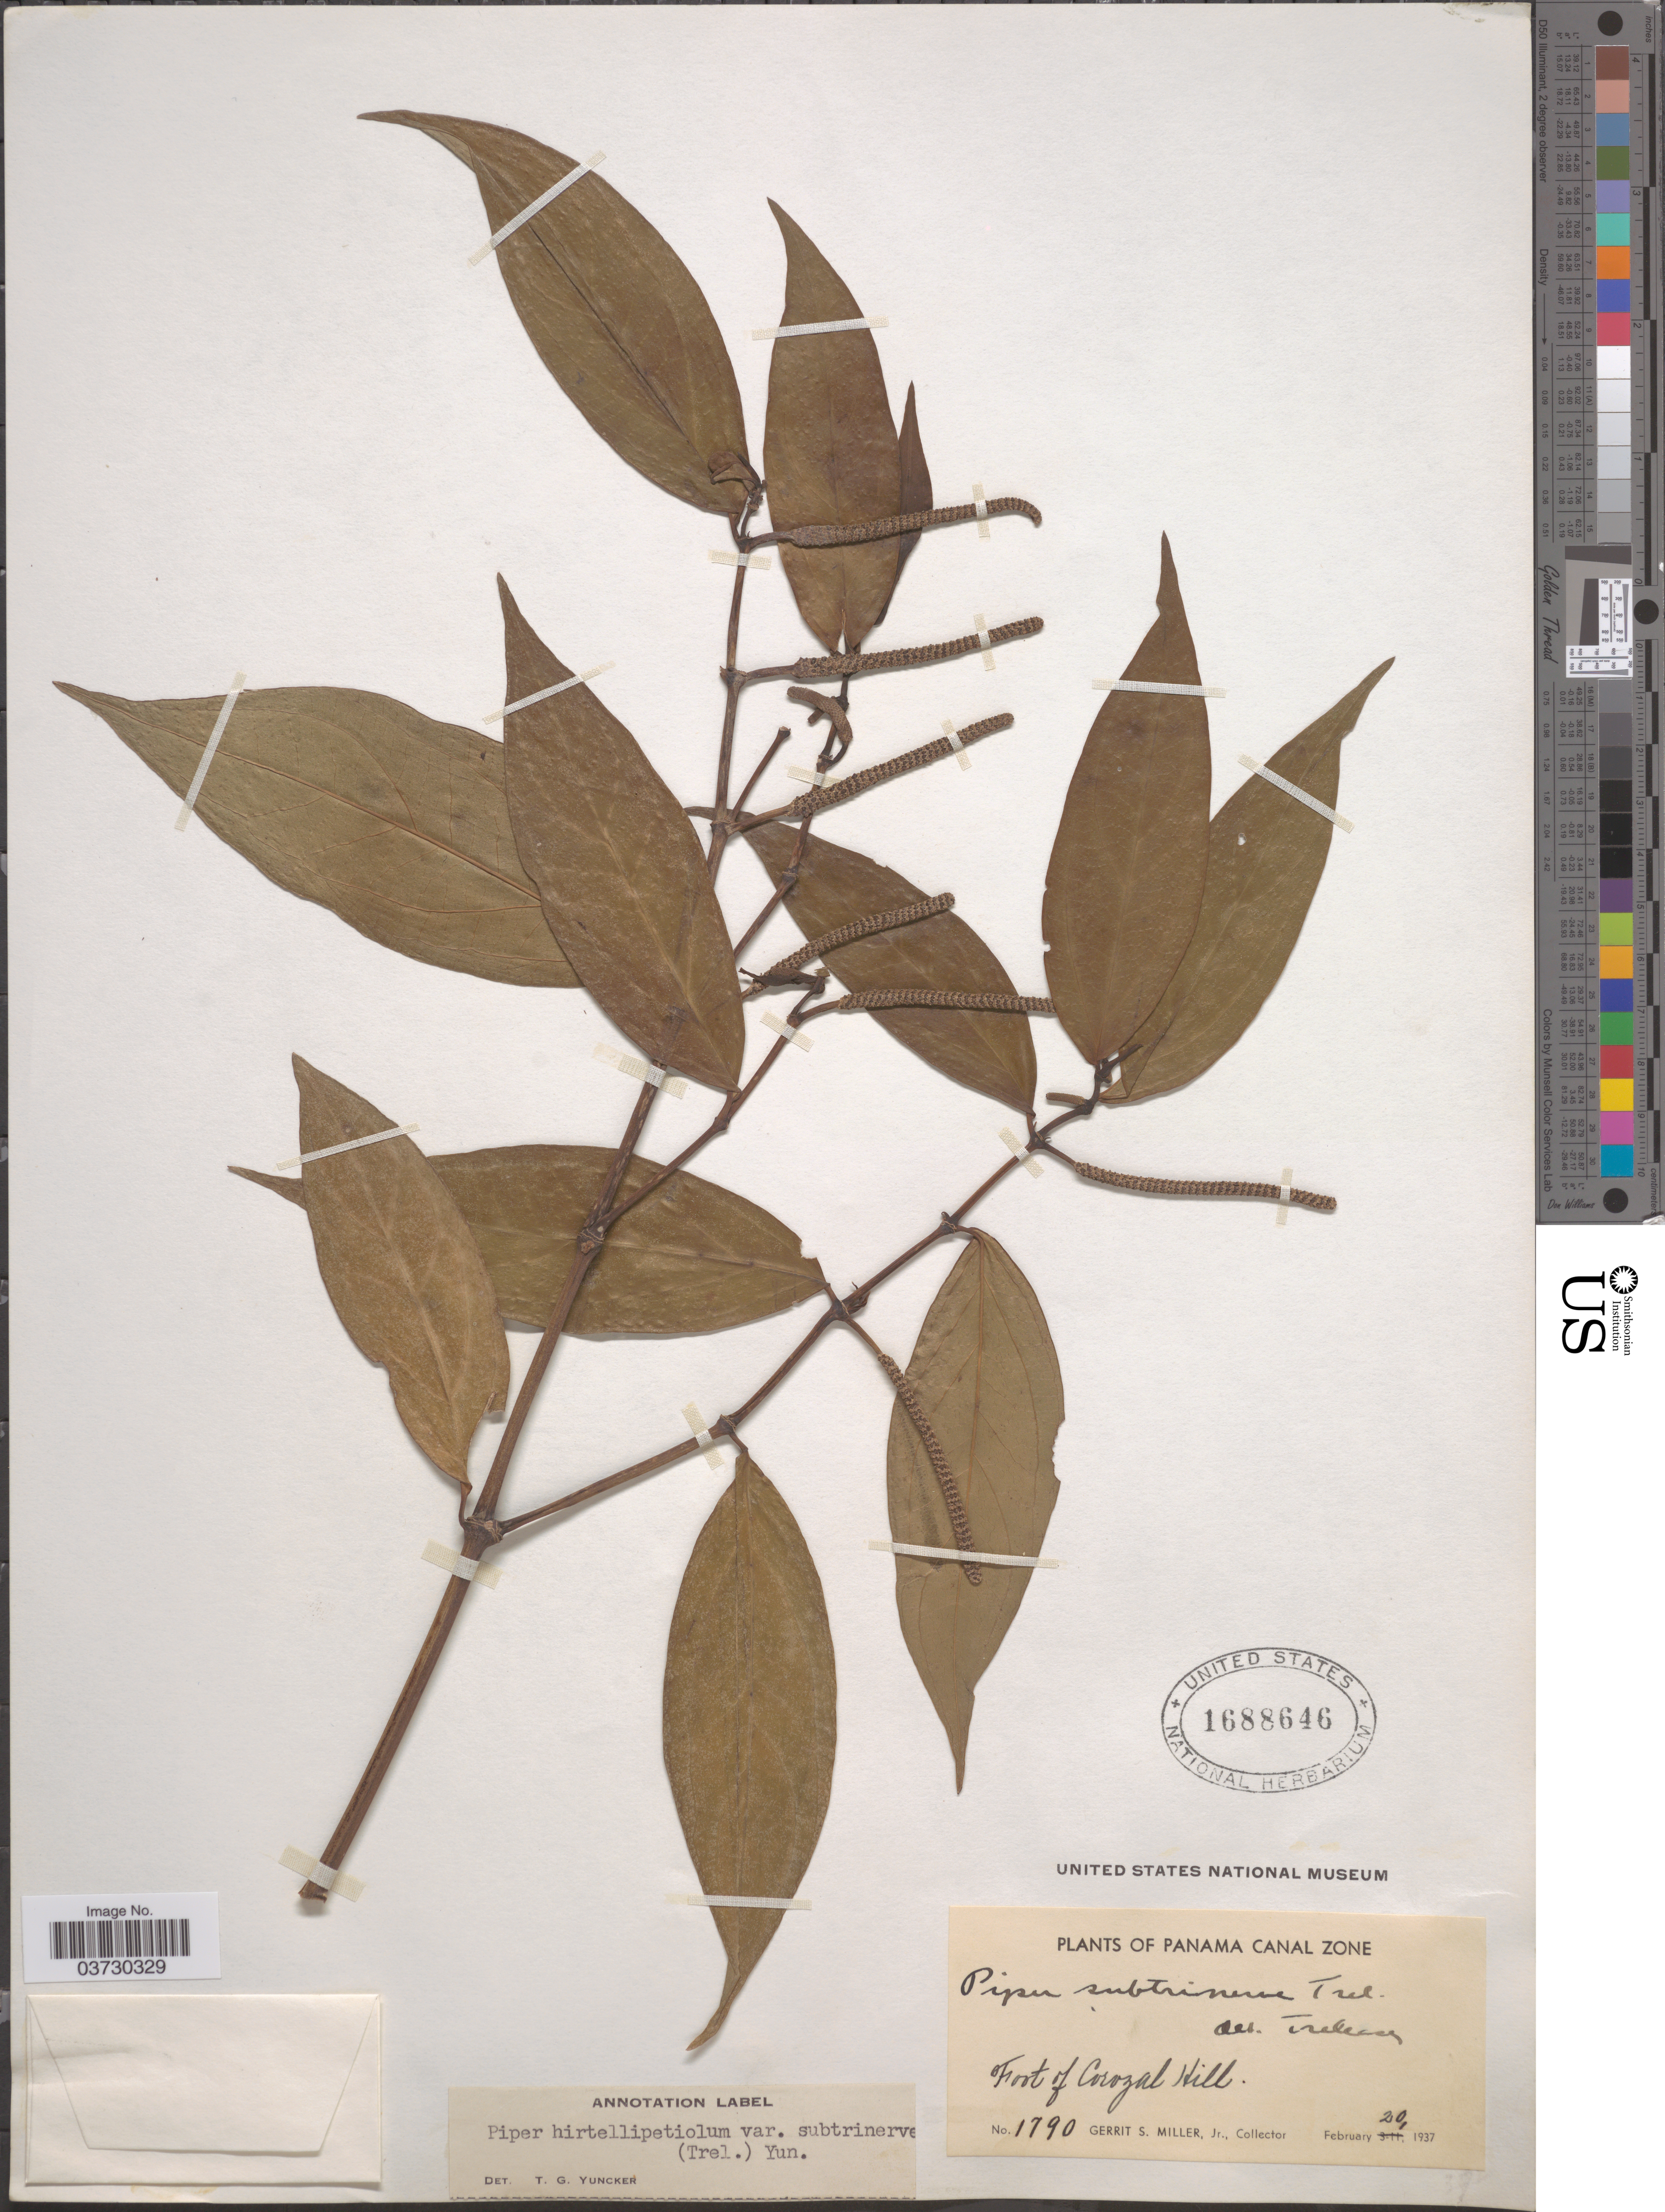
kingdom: Plantae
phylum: Tracheophyta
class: Magnoliopsida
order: Piperales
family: Piperaceae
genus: Piper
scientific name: Piper hirtellipetiolum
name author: C. DC.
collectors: G. S. Miller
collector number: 1790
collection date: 1937-02-20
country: Panama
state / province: Colón / Panamá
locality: Panama Canal Zone. Foot of Corozal Hill.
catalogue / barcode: US 1688646